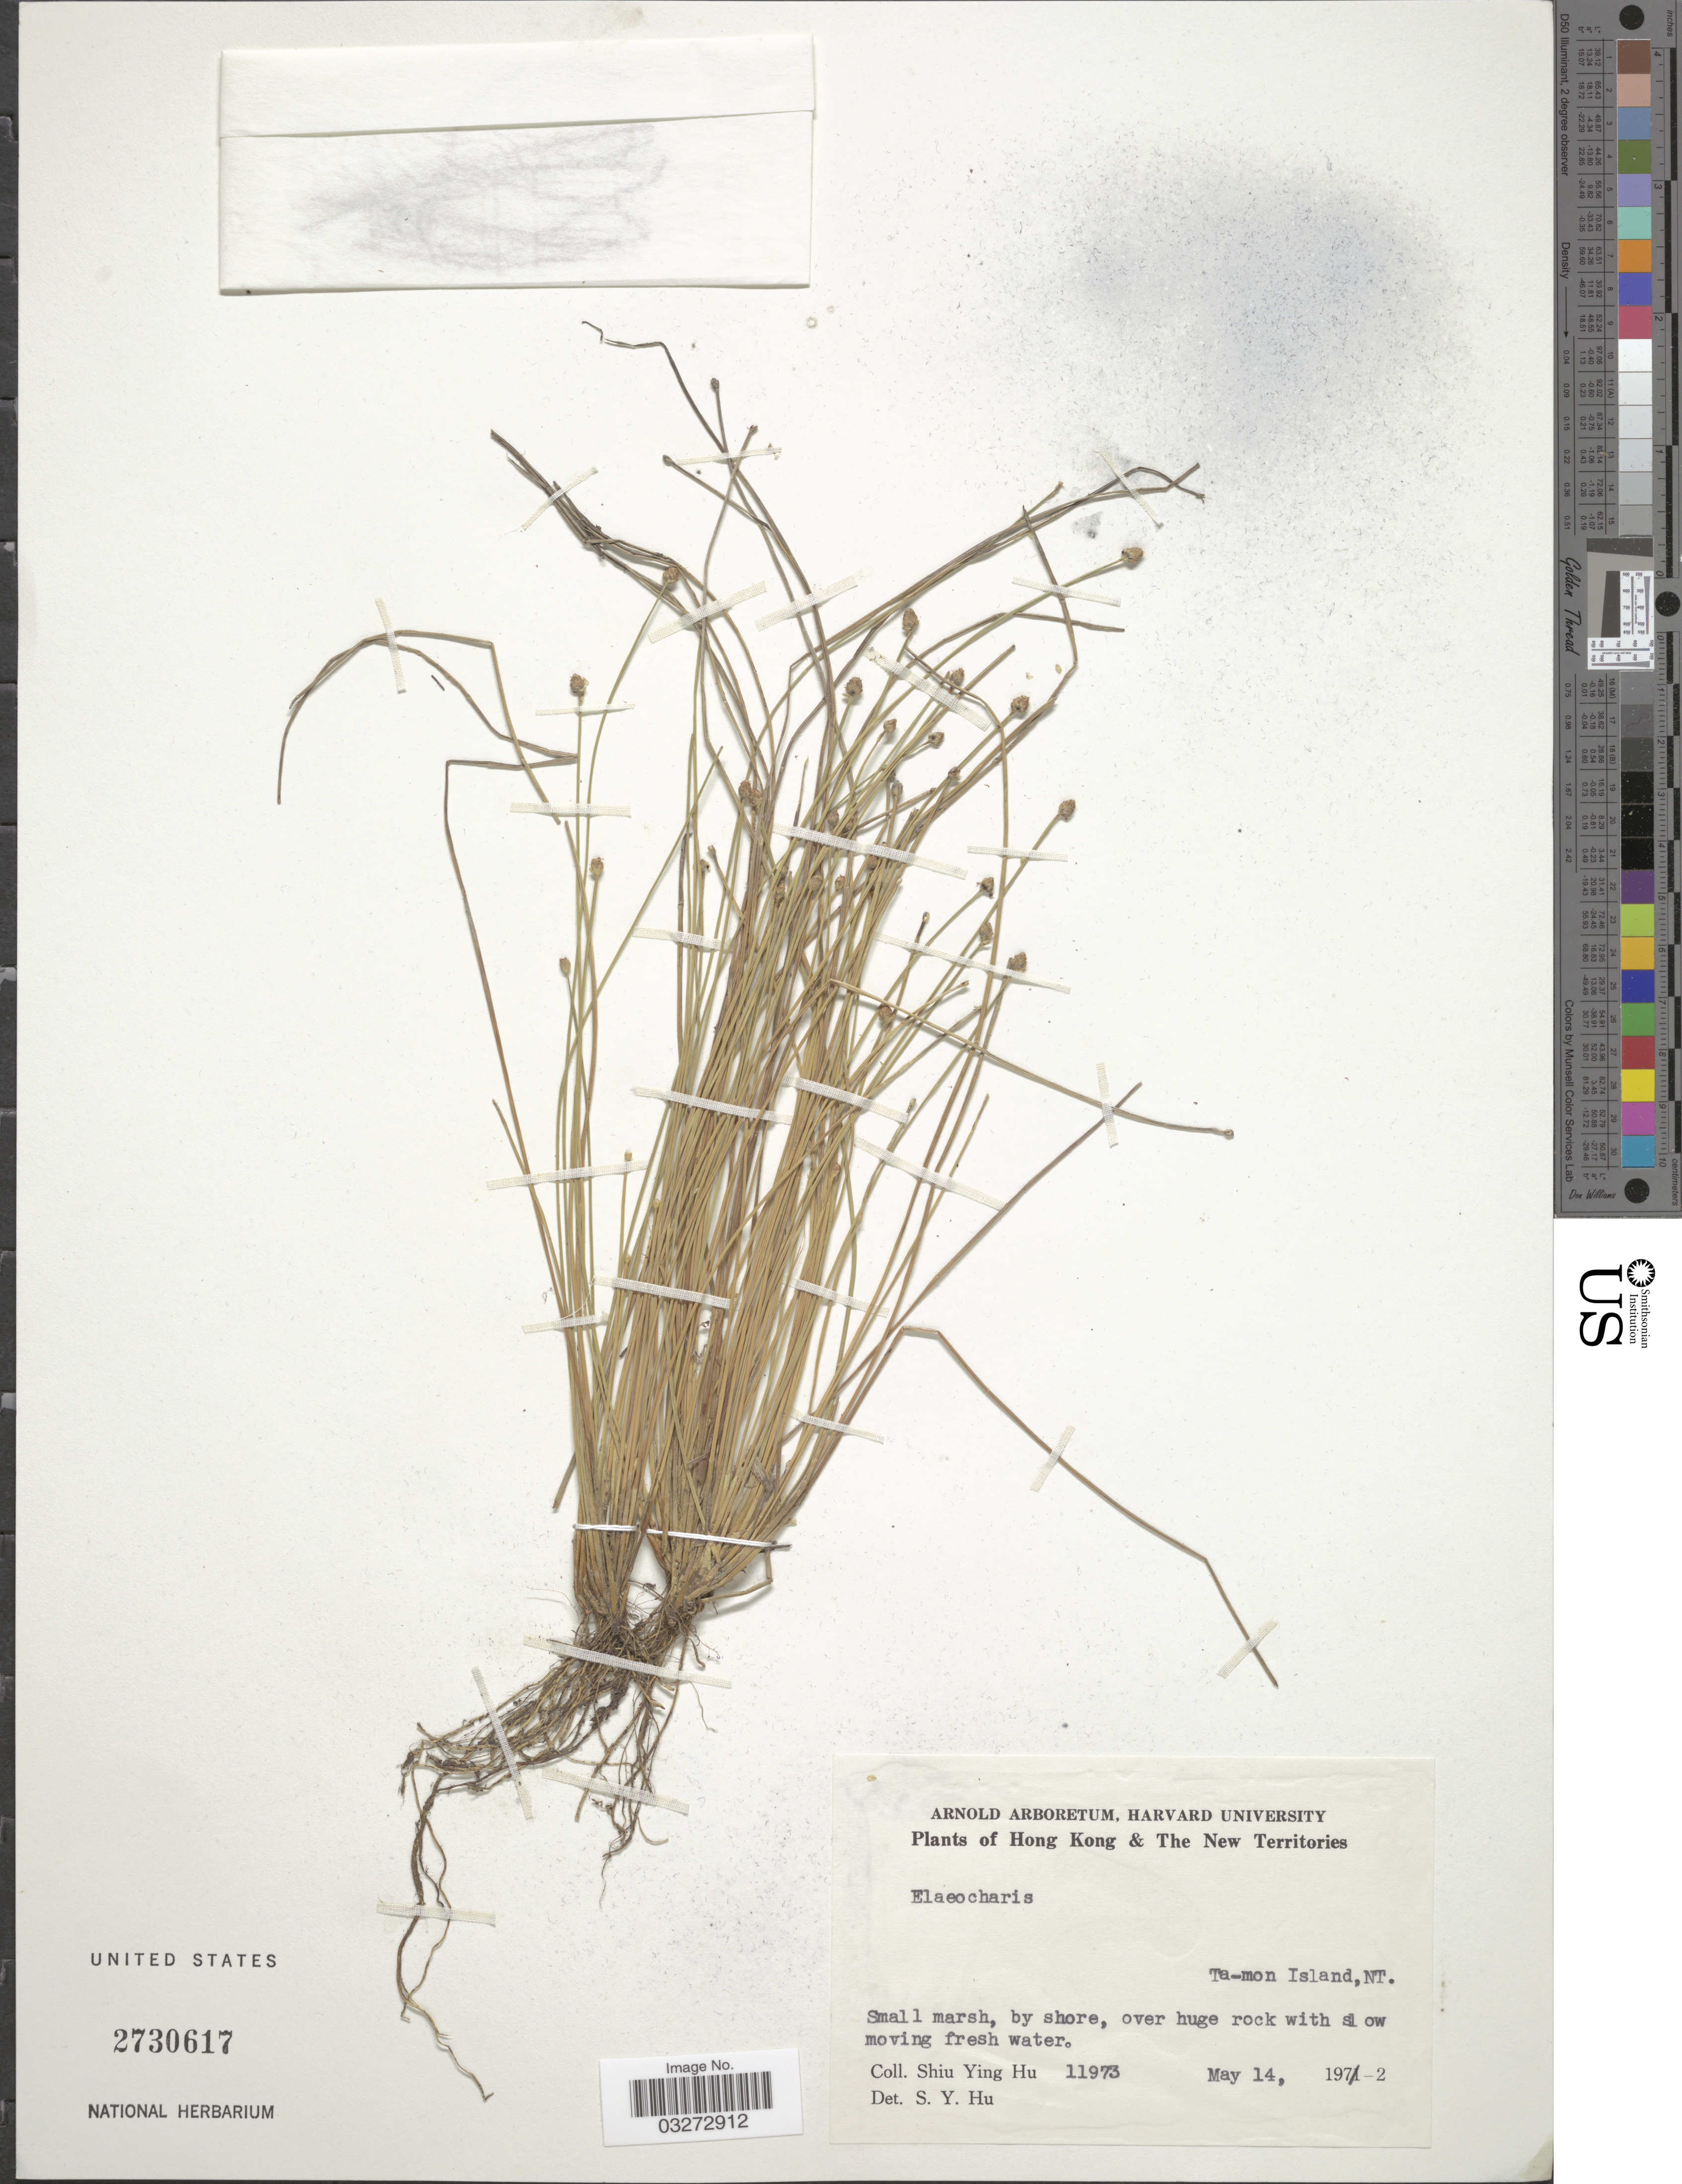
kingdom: Plantae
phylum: Tracheophyta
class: Liliopsida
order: Poales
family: Cyperaceae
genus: Eleocharis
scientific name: Eleocharis geniculata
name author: (L.) Roem. & Schult.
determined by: Strong, Mark T., (BOT), Smithsonian Institution - National Museum of Natural History (UNITED STATES)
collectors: S. Y. Hu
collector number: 11973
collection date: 1972-05-14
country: China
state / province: Hong Kong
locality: The New Territories. Ta-mon Island, NT.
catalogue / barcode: US 2730617